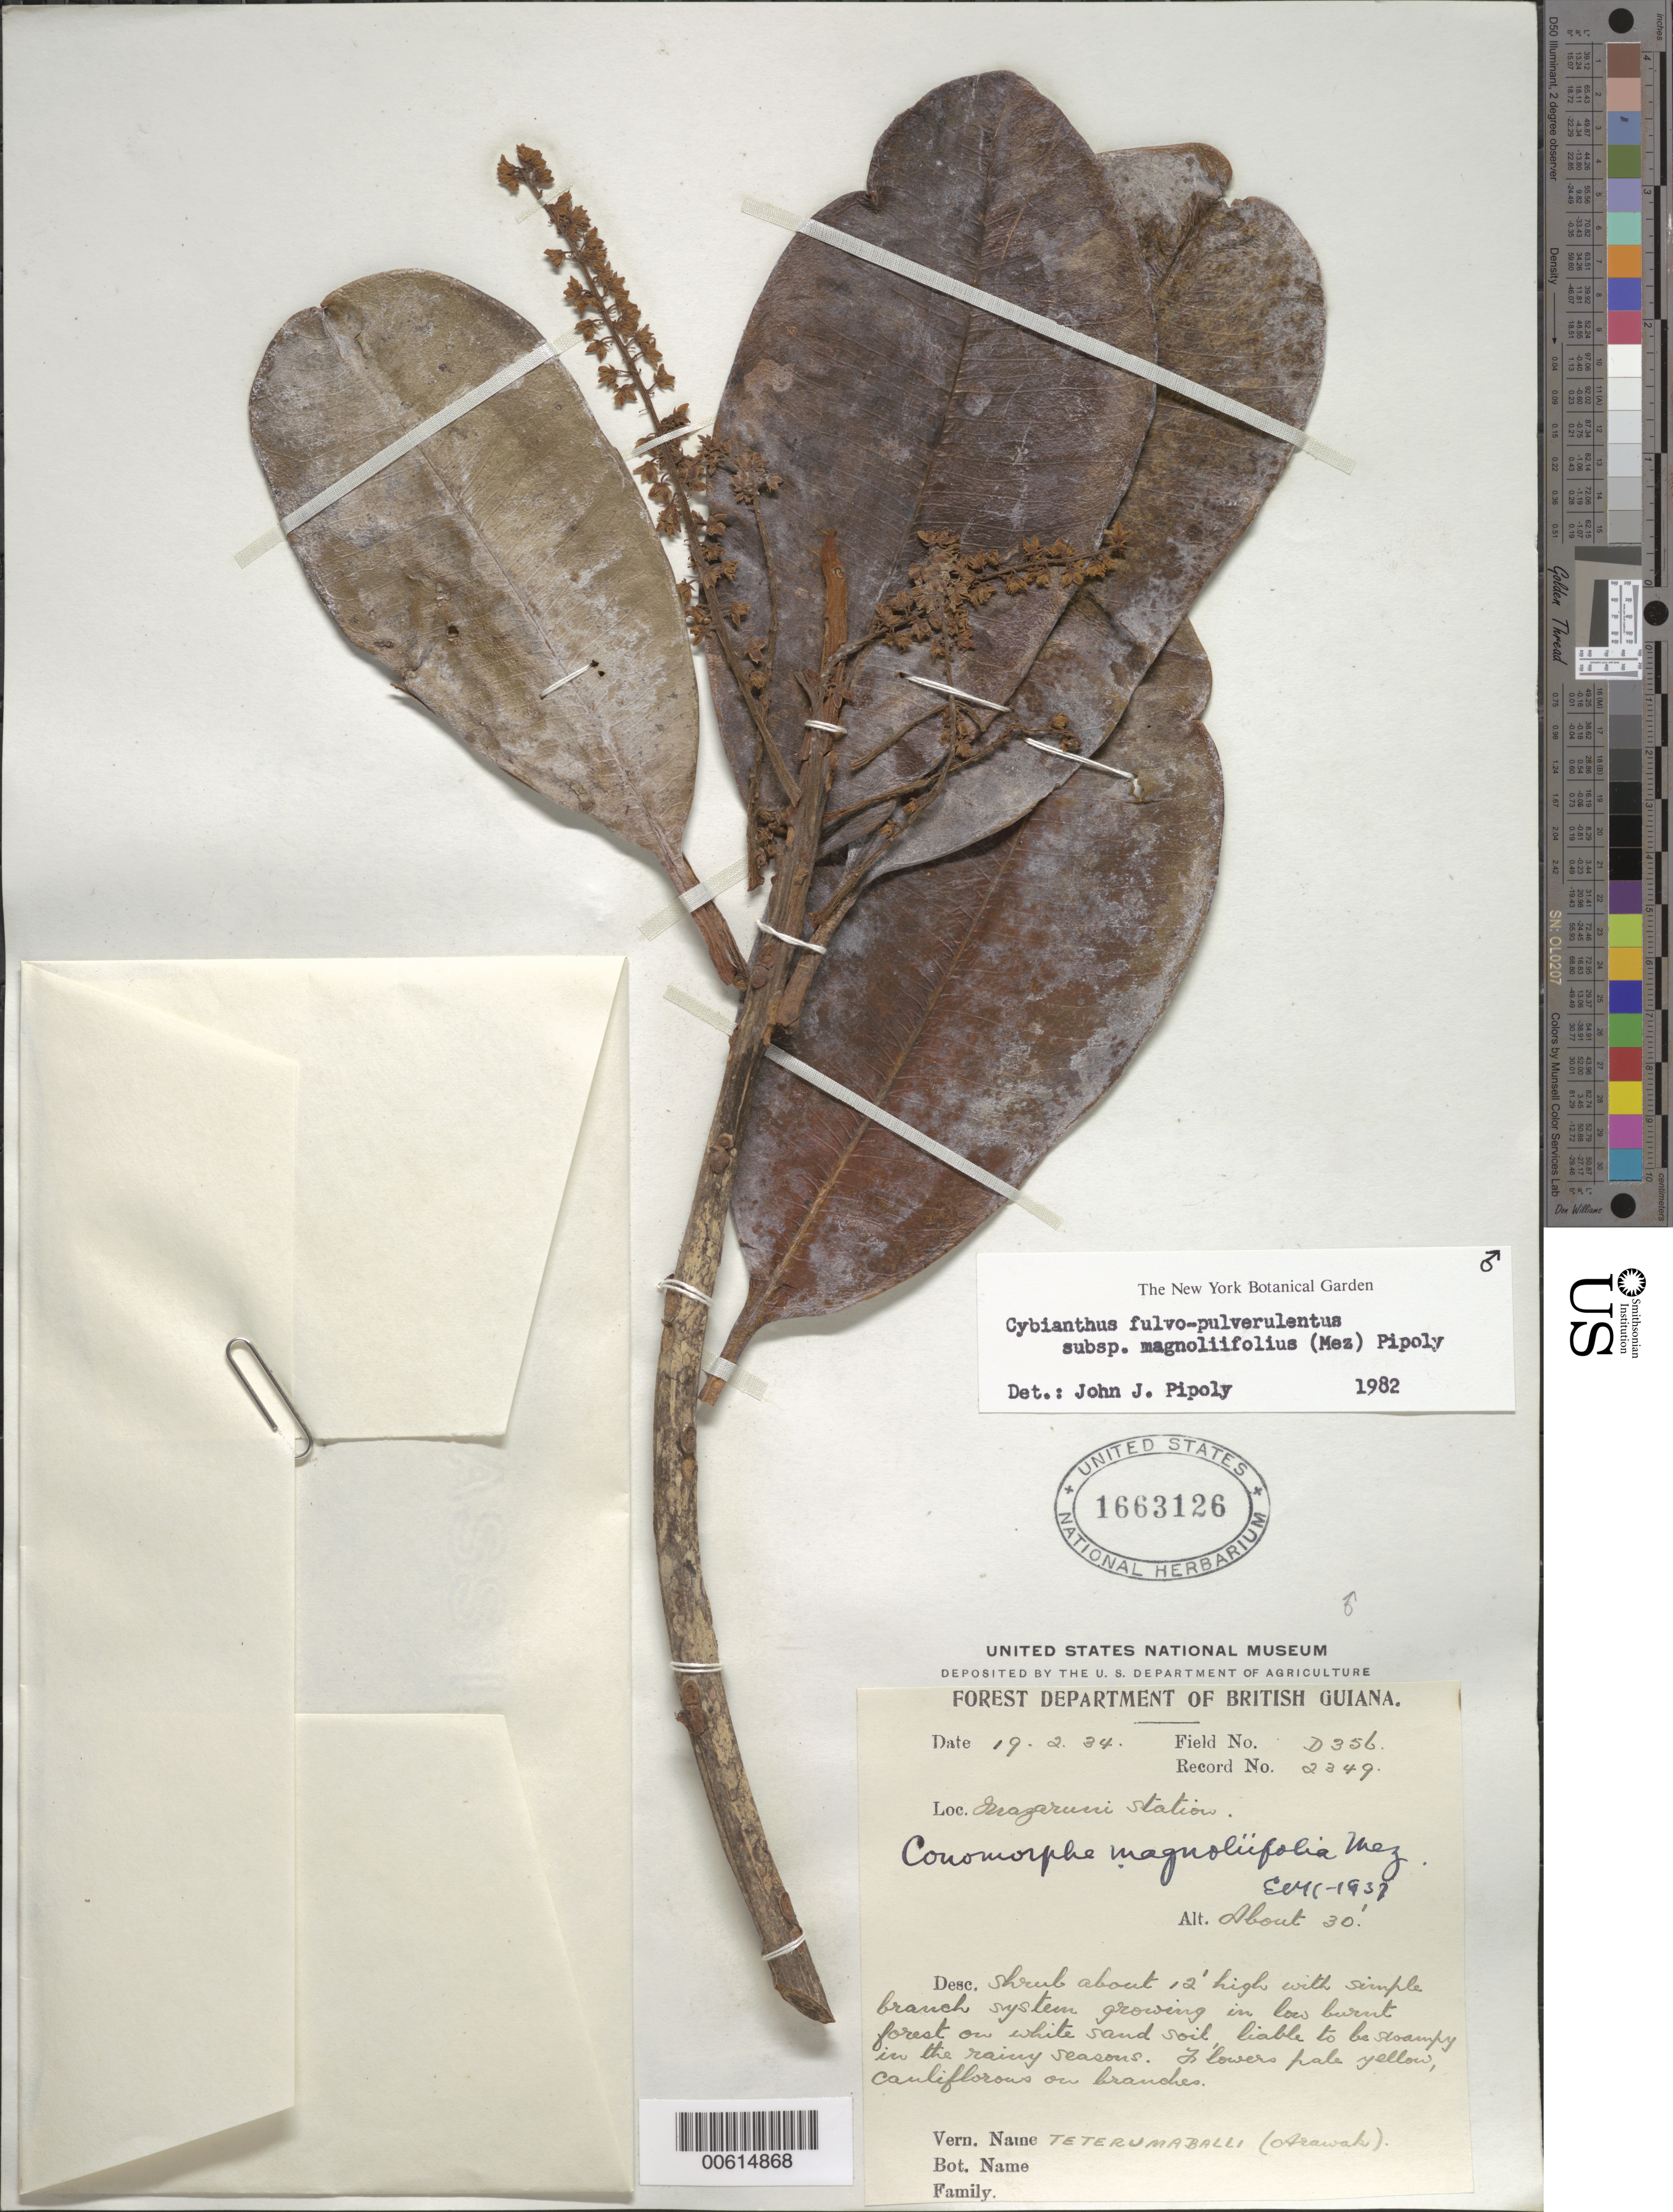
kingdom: Plantae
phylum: Tracheophyta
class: Magnoliopsida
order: Ericales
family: Primulaceae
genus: Cybianthus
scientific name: Cybianthus fulvopulverulentus subsp. magnoliifolius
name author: (Mez) Pipoly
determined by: Pipoly, J. J., III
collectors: Forest Dept. B. G. & British Guiana Forestry Dept.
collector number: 2349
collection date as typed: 19-Feb-34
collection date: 1934-02-19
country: Guyana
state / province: Cuyuni-Mazaruni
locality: Mazaruni Station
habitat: Low burnt forest on white sand soil, liable to be swampy in rainy season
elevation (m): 5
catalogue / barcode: US 1663126